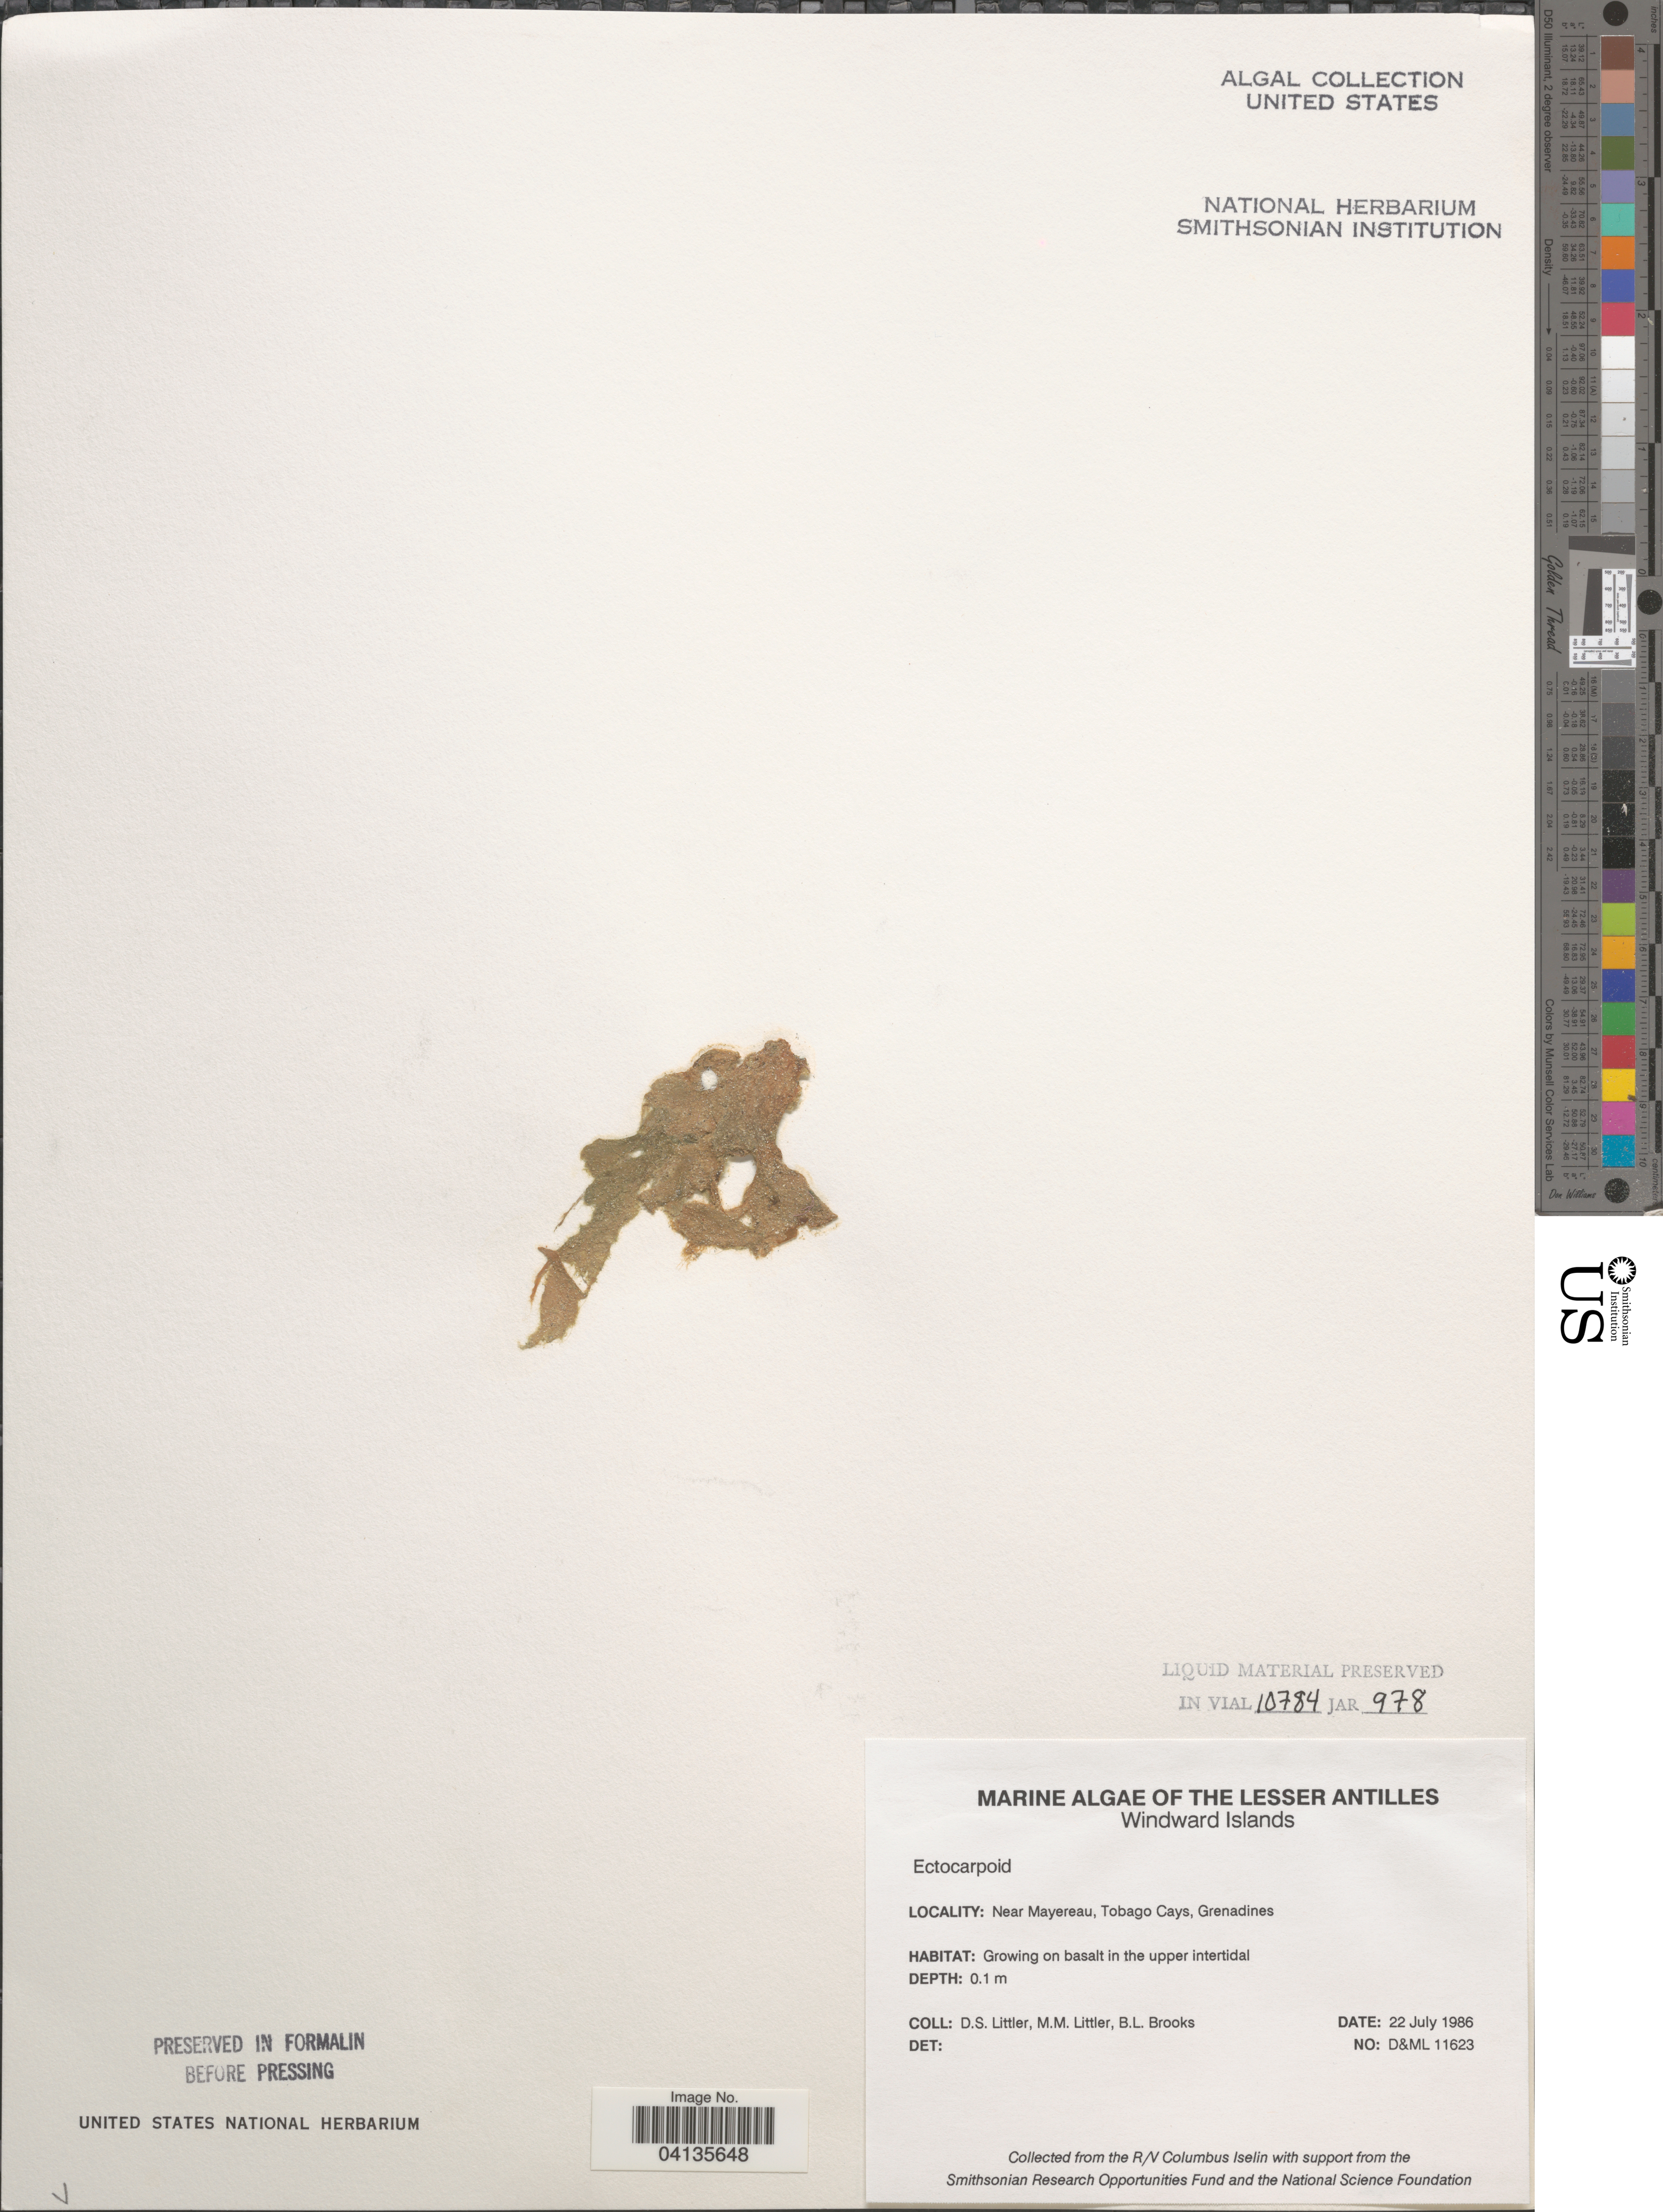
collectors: D. S. Littler & B. Brooks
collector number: D&ML11623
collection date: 1986-07-22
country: St. Vincent - Grenadines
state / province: Grenadines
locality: The Lesser Antilles. Windward Islands. Near Mayereau, Tobago Cays.